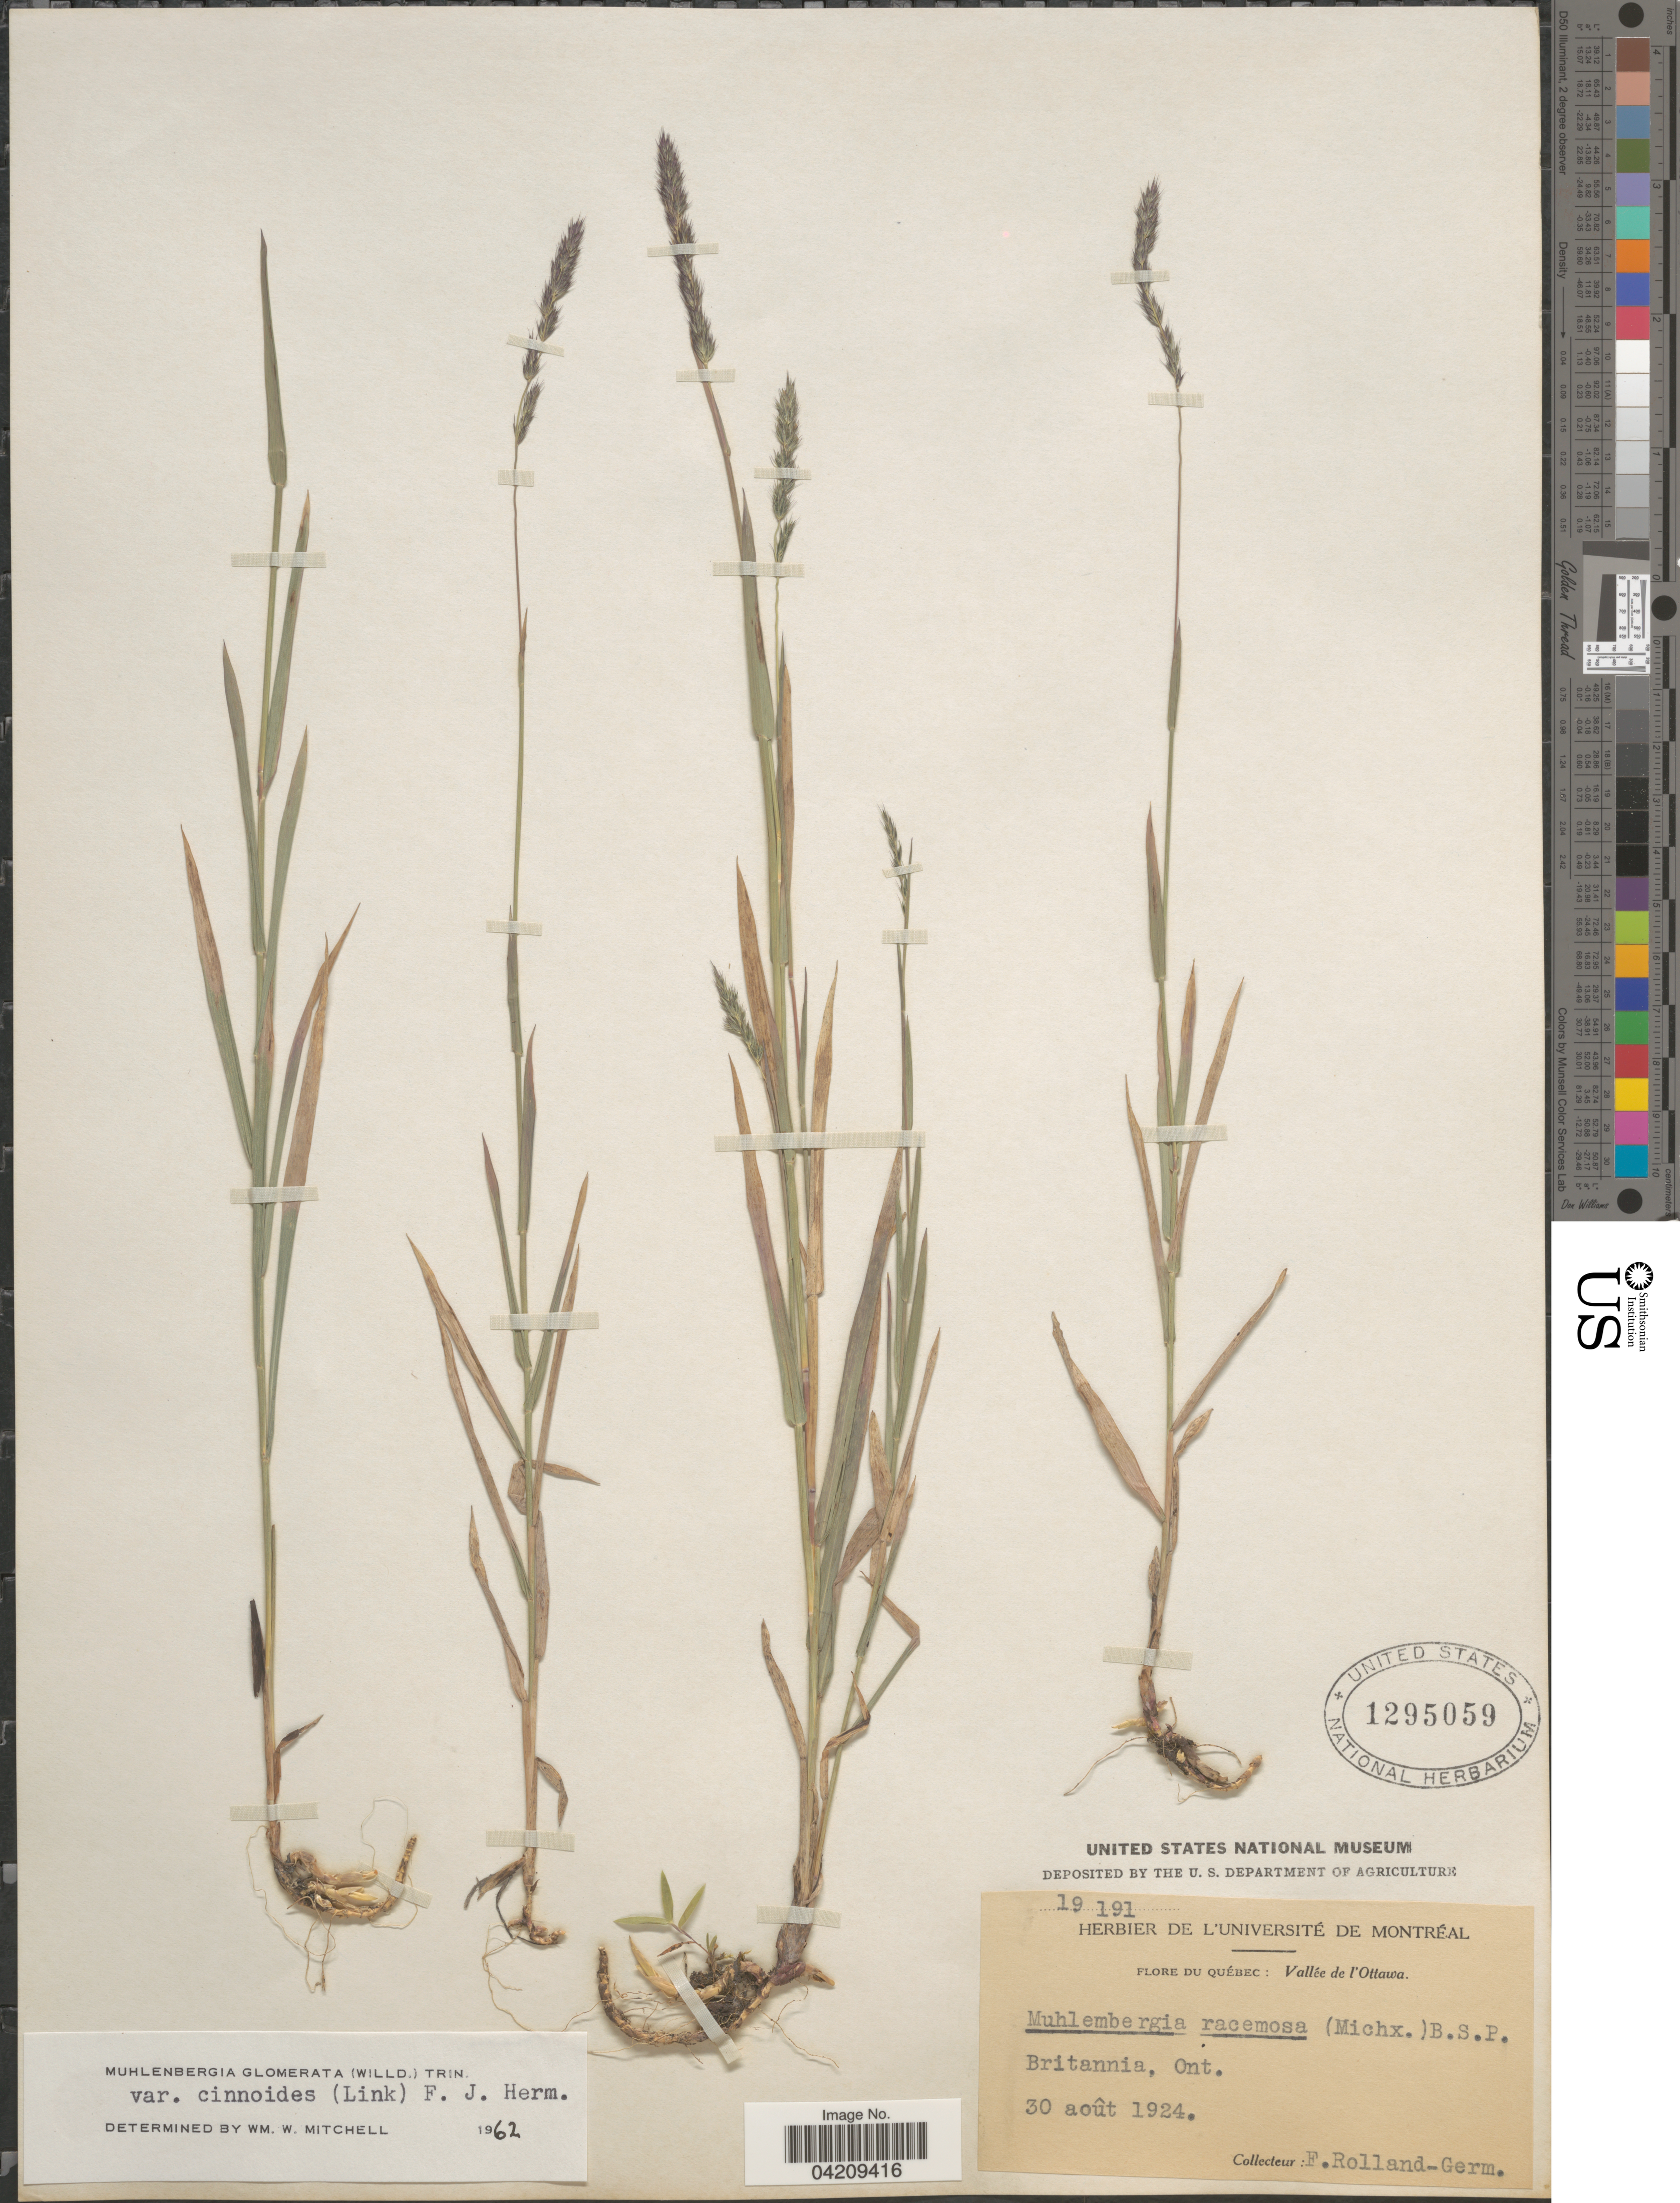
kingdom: Plantae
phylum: Tracheophyta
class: Liliopsida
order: Poales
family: Poaceae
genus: Muhlenbergia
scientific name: Muhlenbergia glomerata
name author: (Willd.) Trin.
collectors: Rolland-Germain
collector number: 19191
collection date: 1924-08-30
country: Canada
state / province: Ontario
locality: Québec: Vallée de l'Ottawa. Britannia.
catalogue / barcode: US 1295059